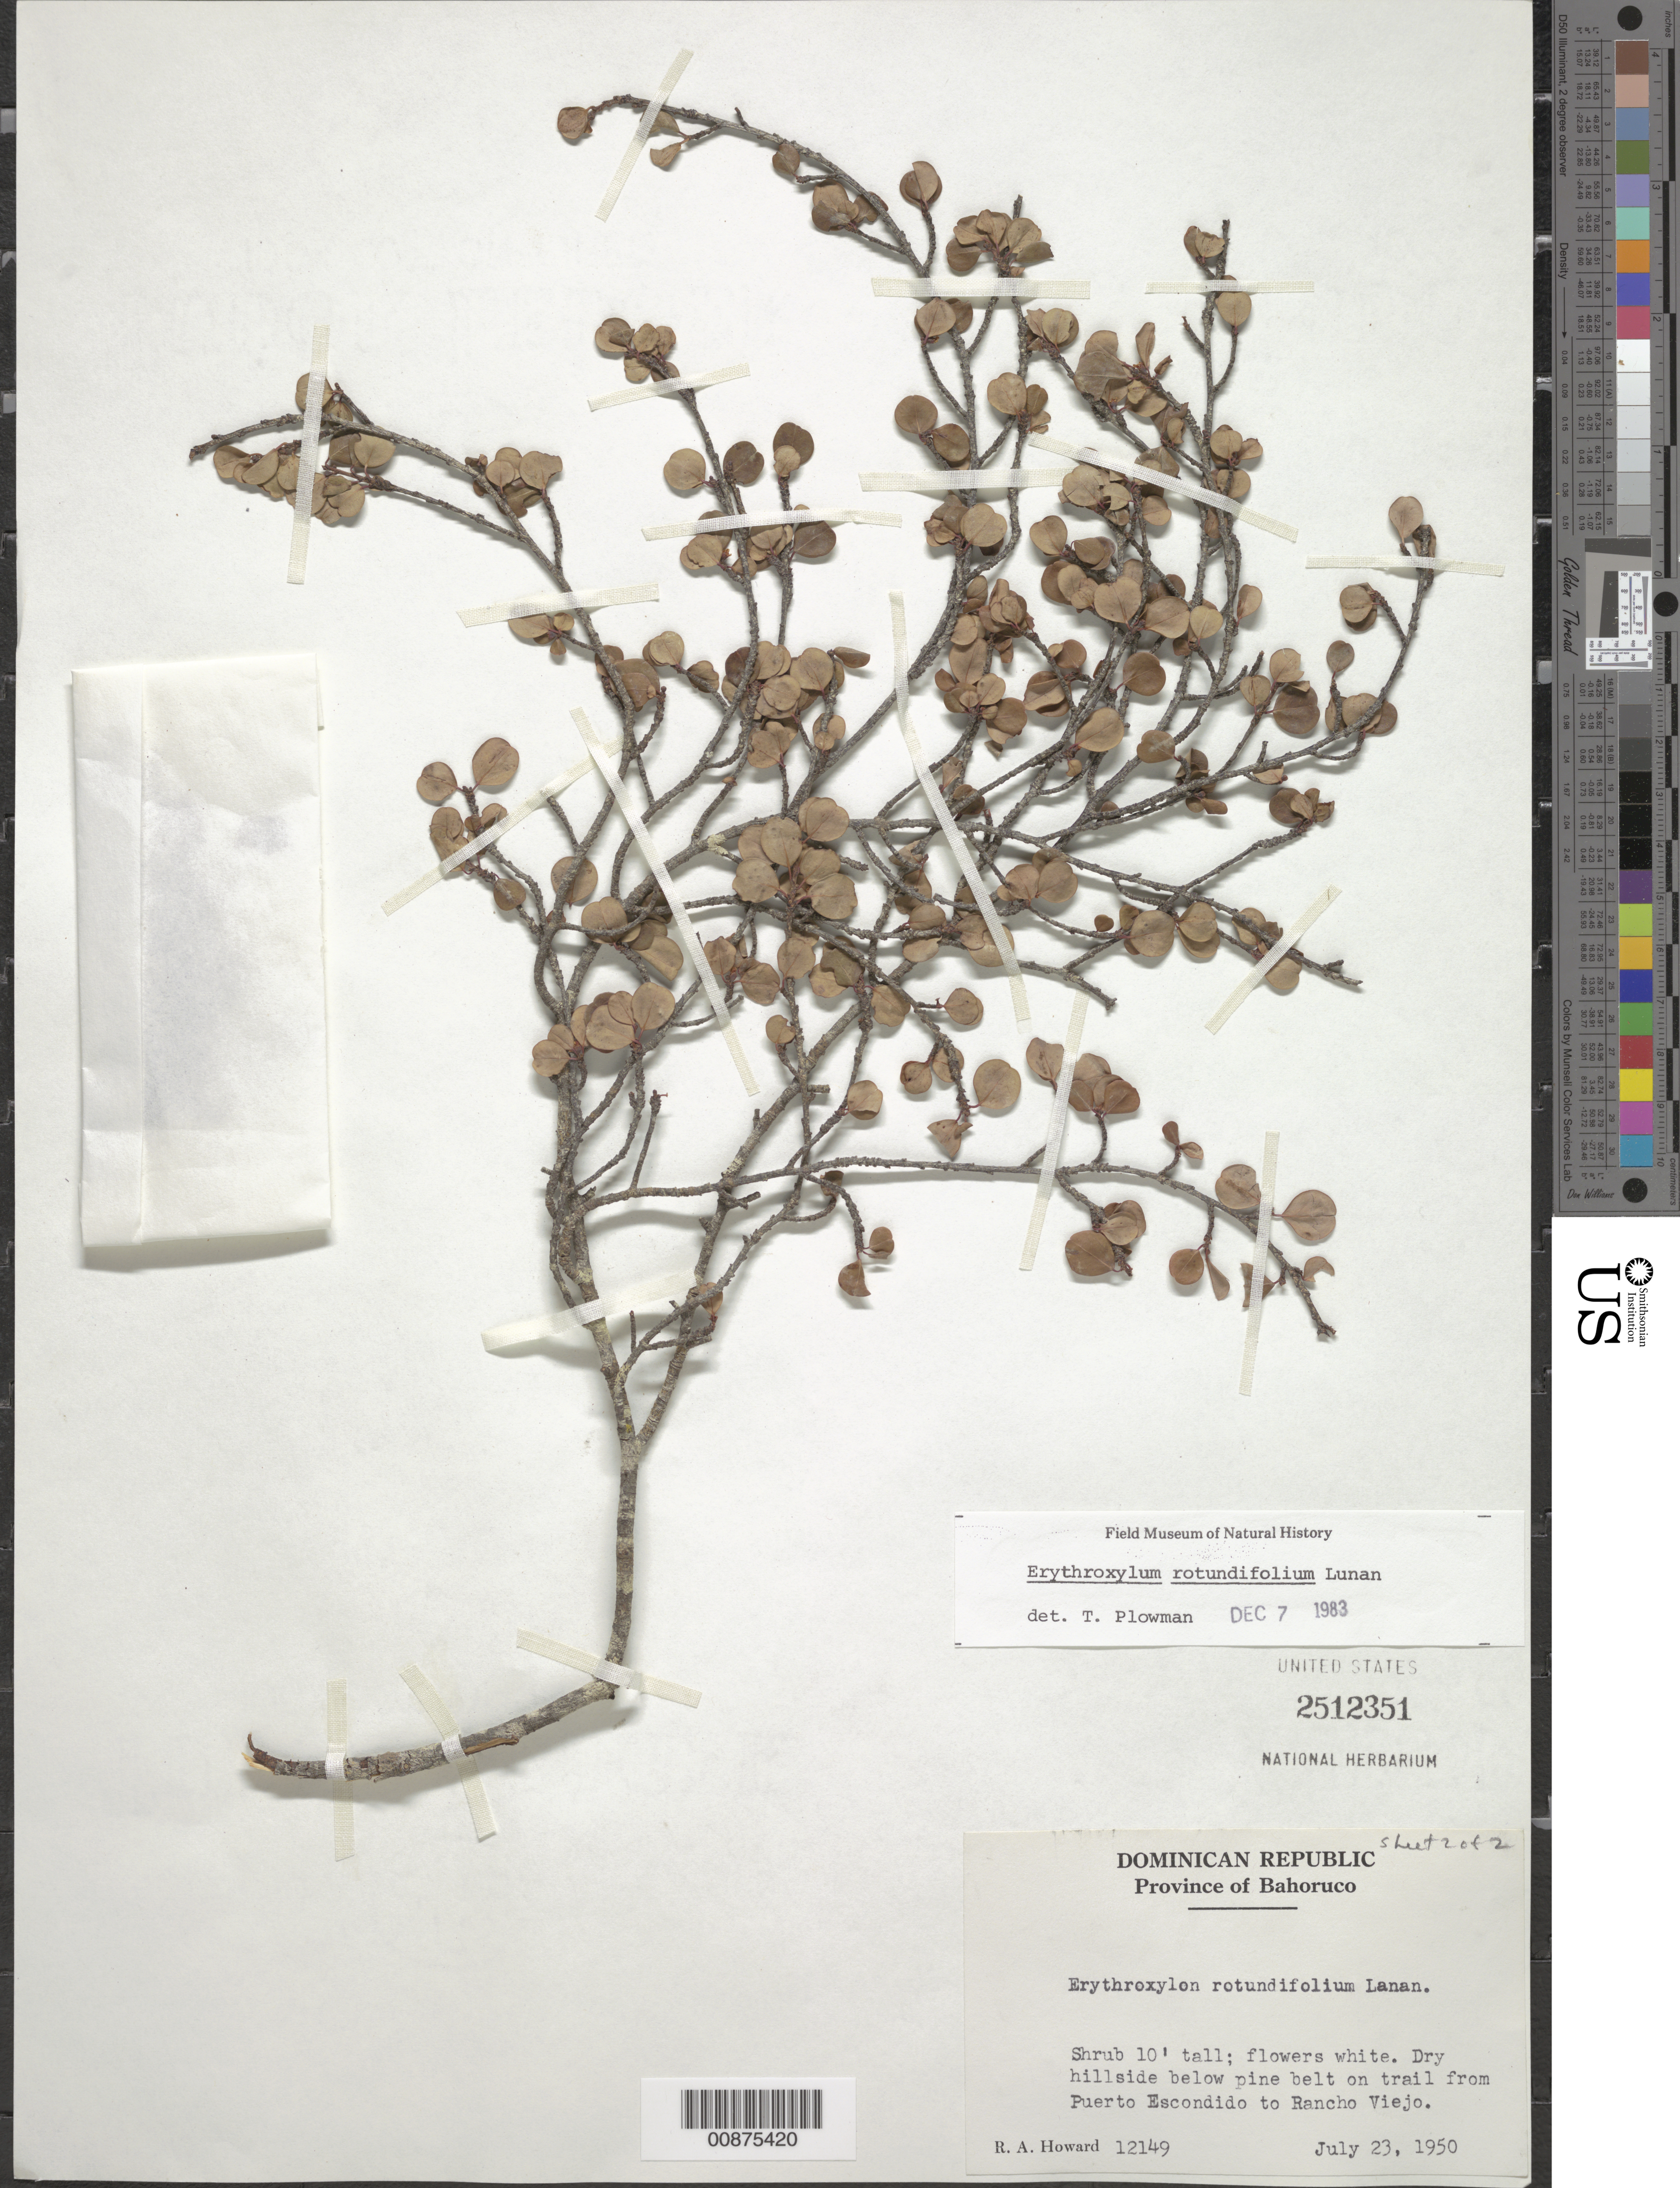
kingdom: Plantae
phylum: Tracheophyta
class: Magnoliopsida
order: Malpighiales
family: Erythroxylaceae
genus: Erythroxylum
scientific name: Erythroxylum rotundifolium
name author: Lunan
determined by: Plowman, Timothy C.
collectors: R. A. Howard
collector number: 12149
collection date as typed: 23 Jul 1950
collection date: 1950-07-23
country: Dominican Republic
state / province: Baoruco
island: Hispaniola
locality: On trail from Puerto Escondido to Rancho Viejo.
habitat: Dry hillside below pine belt on trail.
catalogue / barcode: US 2512351